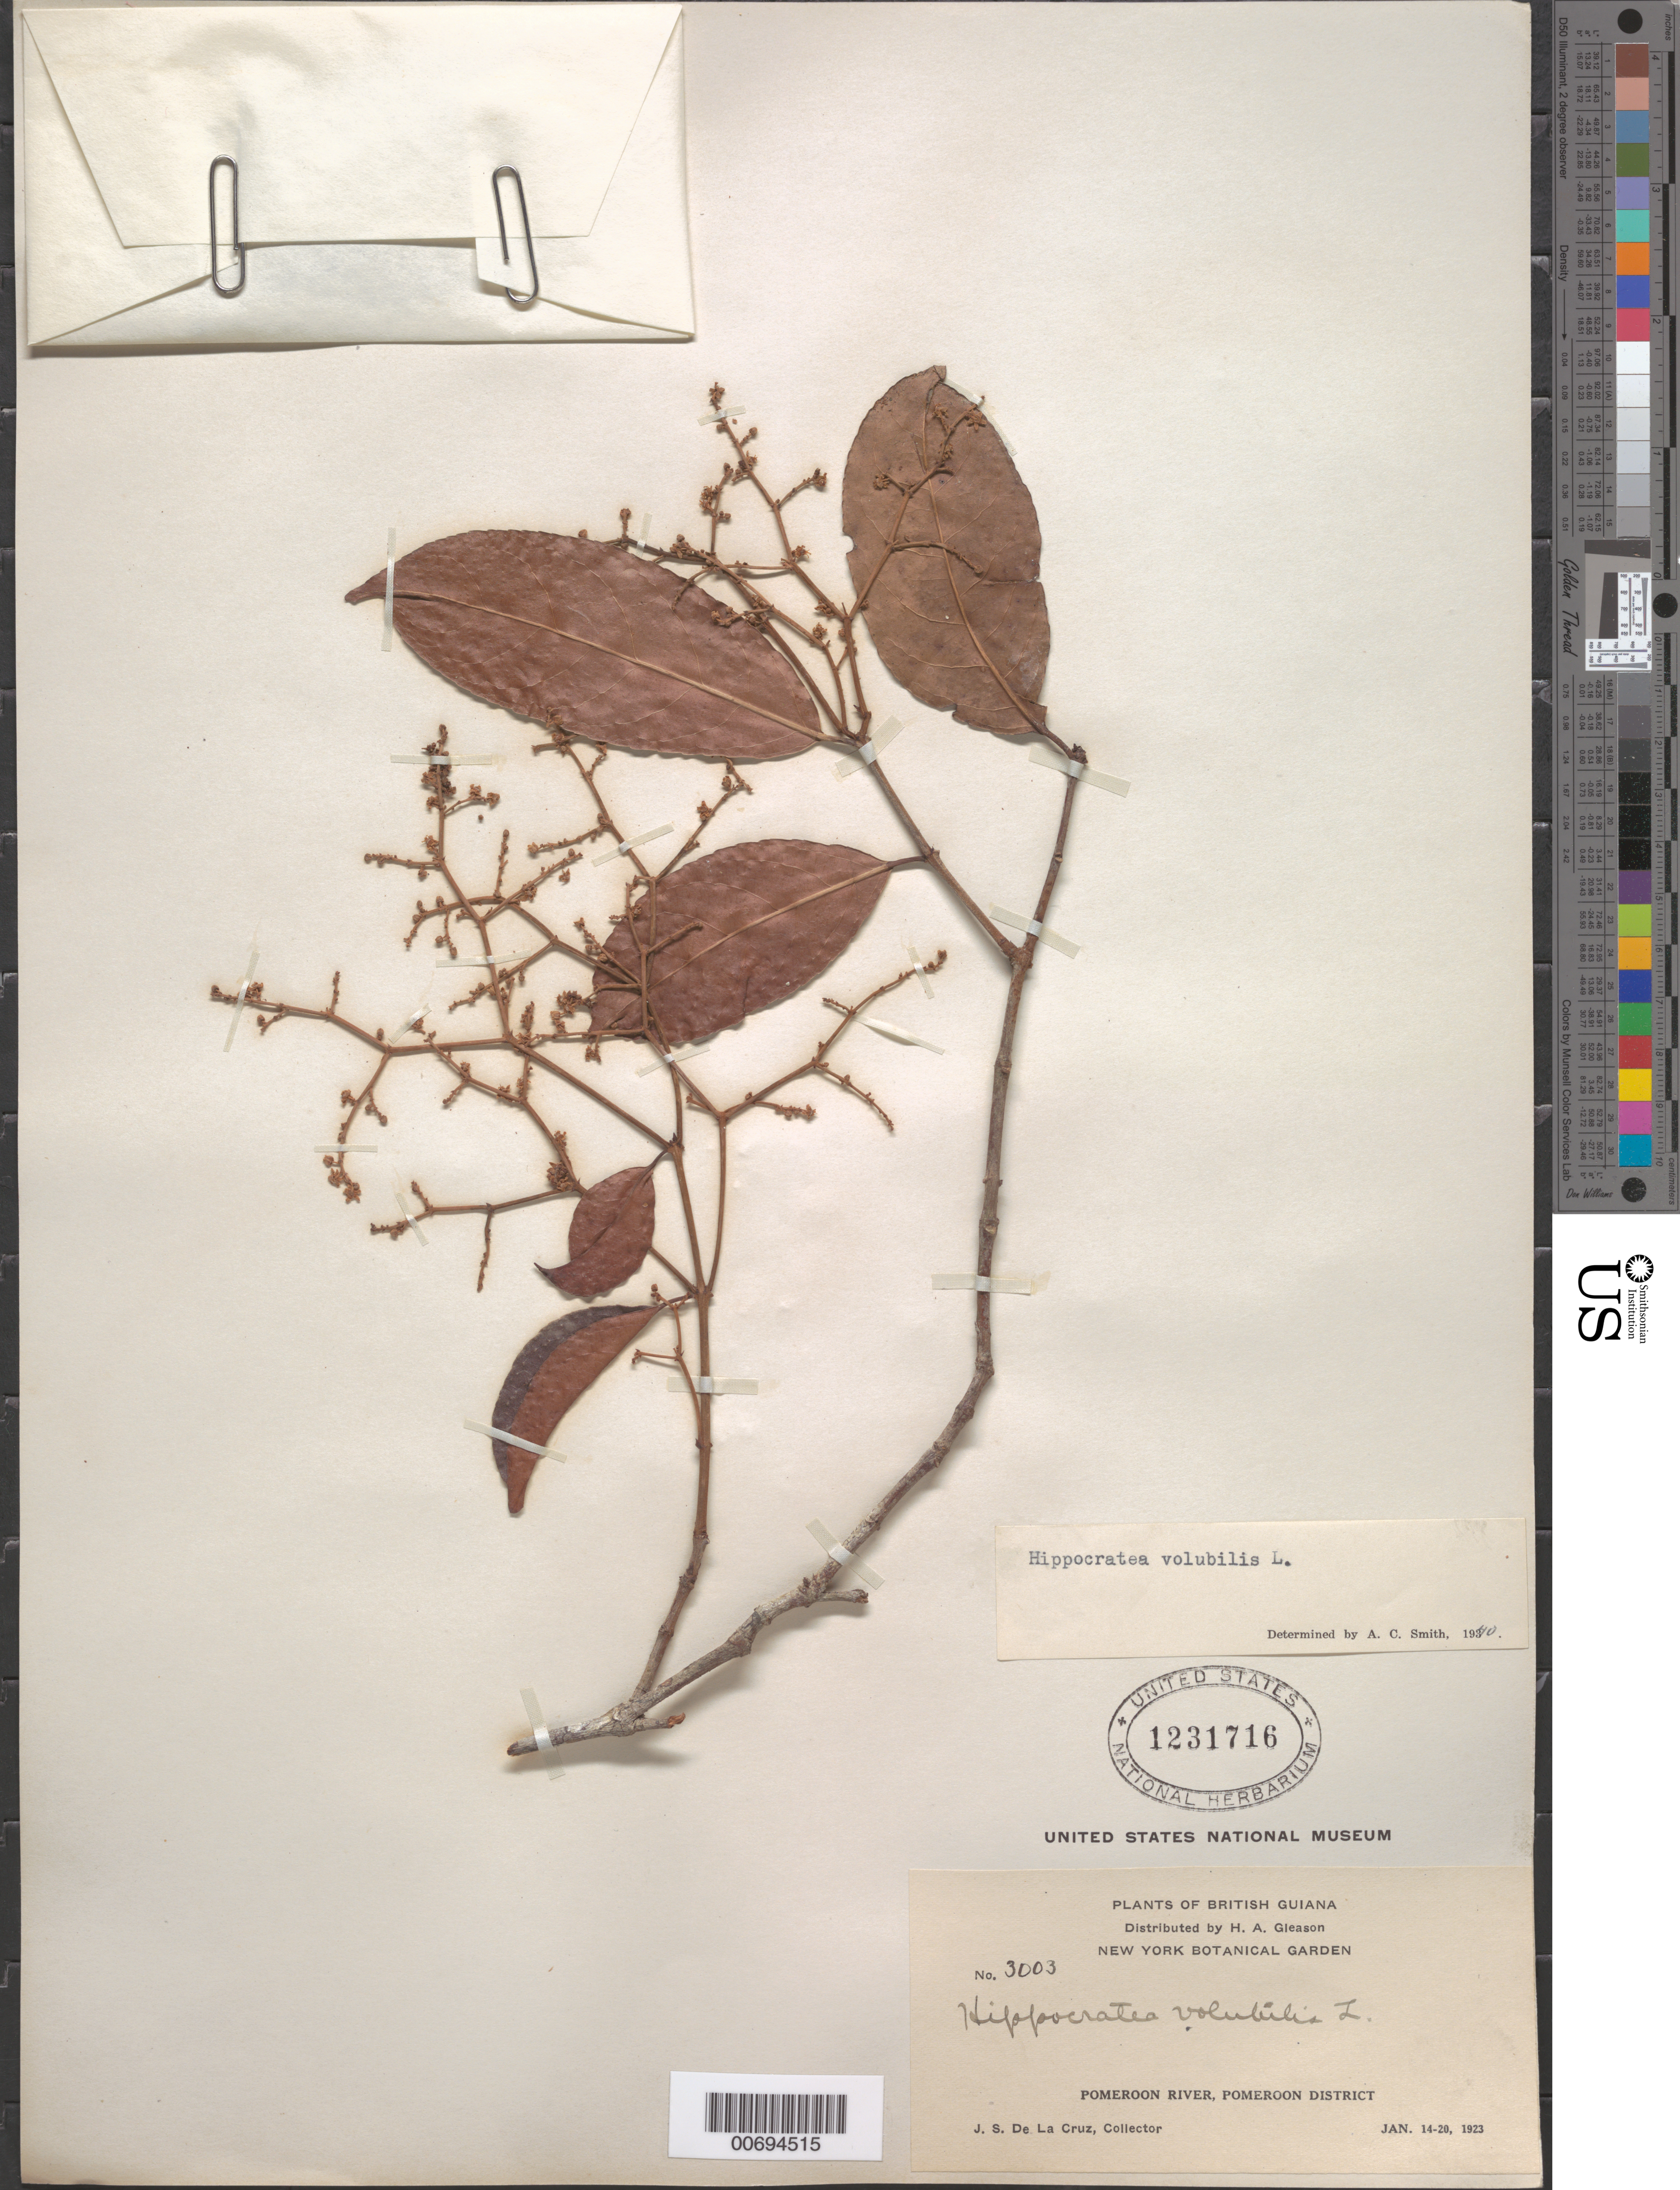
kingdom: Plantae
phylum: Tracheophyta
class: Magnoliopsida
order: Celastrales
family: Celastraceae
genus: Hippocratea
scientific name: Hippocratea volubilis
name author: L.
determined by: Smith, A. C.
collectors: J. S. de la Cruz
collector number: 3003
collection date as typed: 14-Jan-23 to 20-Jan-23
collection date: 1923-01-14/1923-01-20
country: Guyana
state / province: Pomeroon-Supenaam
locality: Pomeroon R.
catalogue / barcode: US 1231716